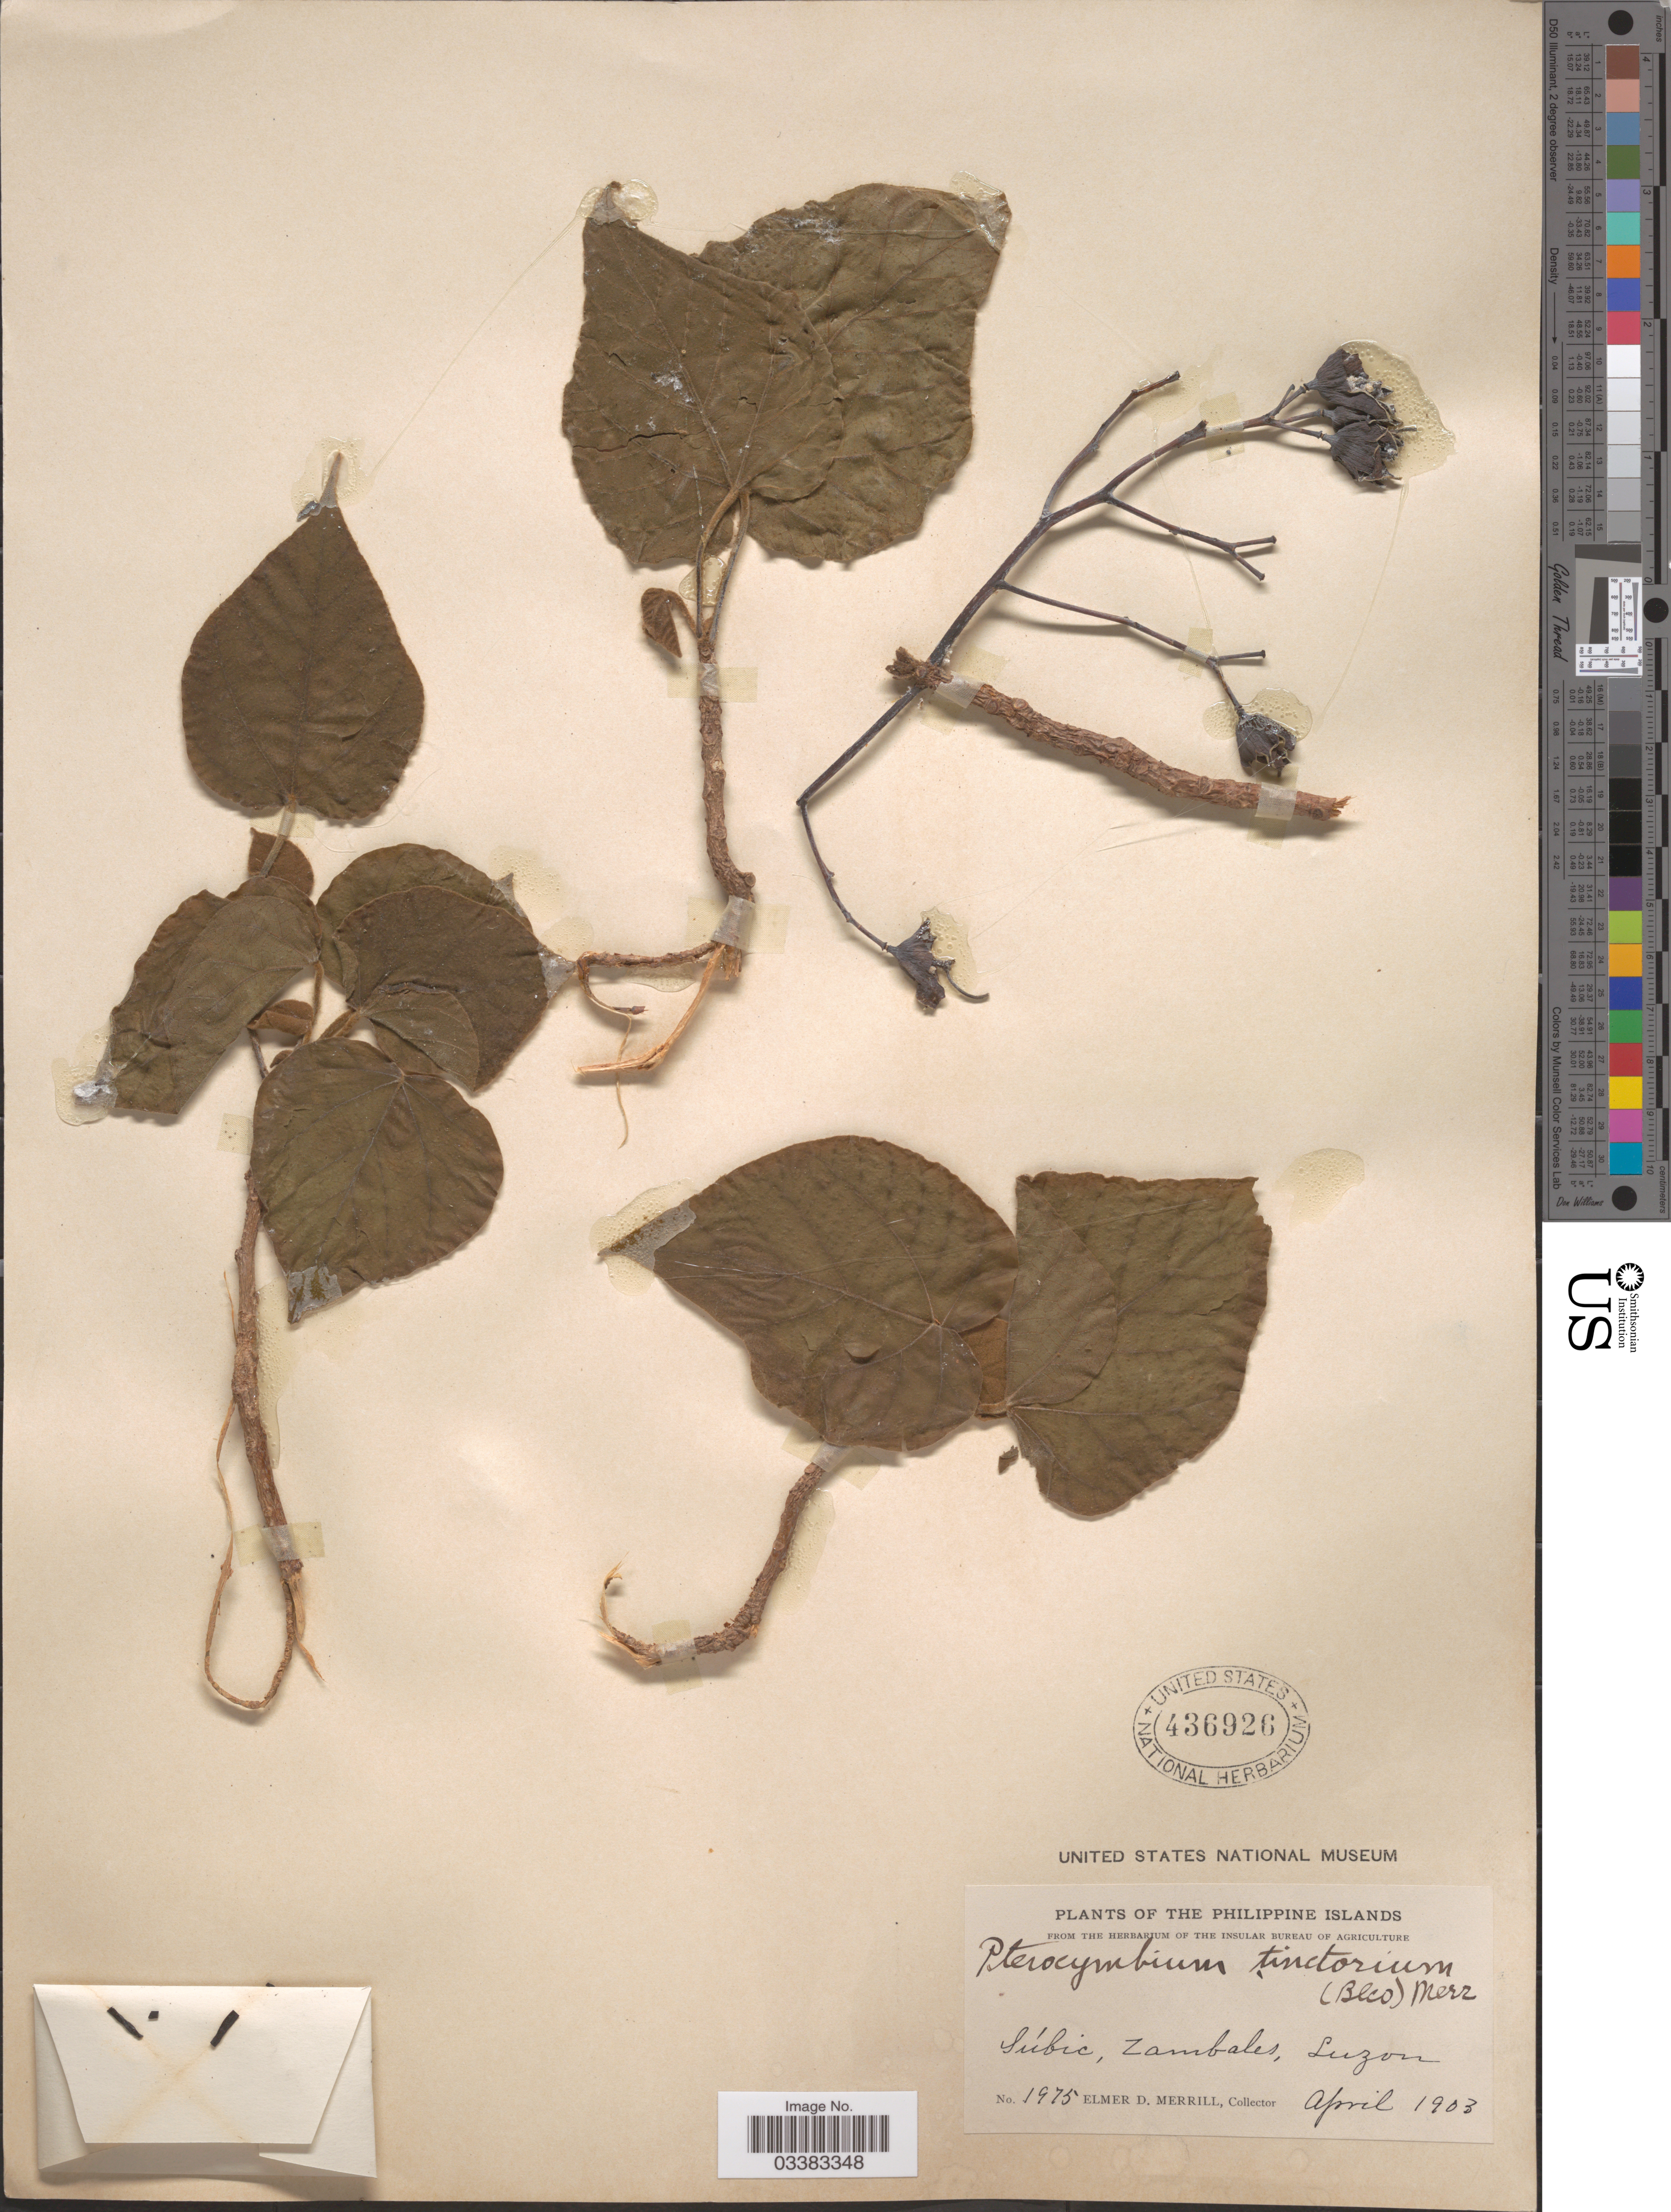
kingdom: Plantae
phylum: Tracheophyta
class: Magnoliopsida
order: Malvales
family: Malvaceae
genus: Pterocymbium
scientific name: Pterocymbium tinctorium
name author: Merr.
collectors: E. D. Merrill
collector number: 1975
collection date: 1903-04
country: Philippines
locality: The Philippine Islands. Súbic, Zambales, Luzon.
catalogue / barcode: US 436926